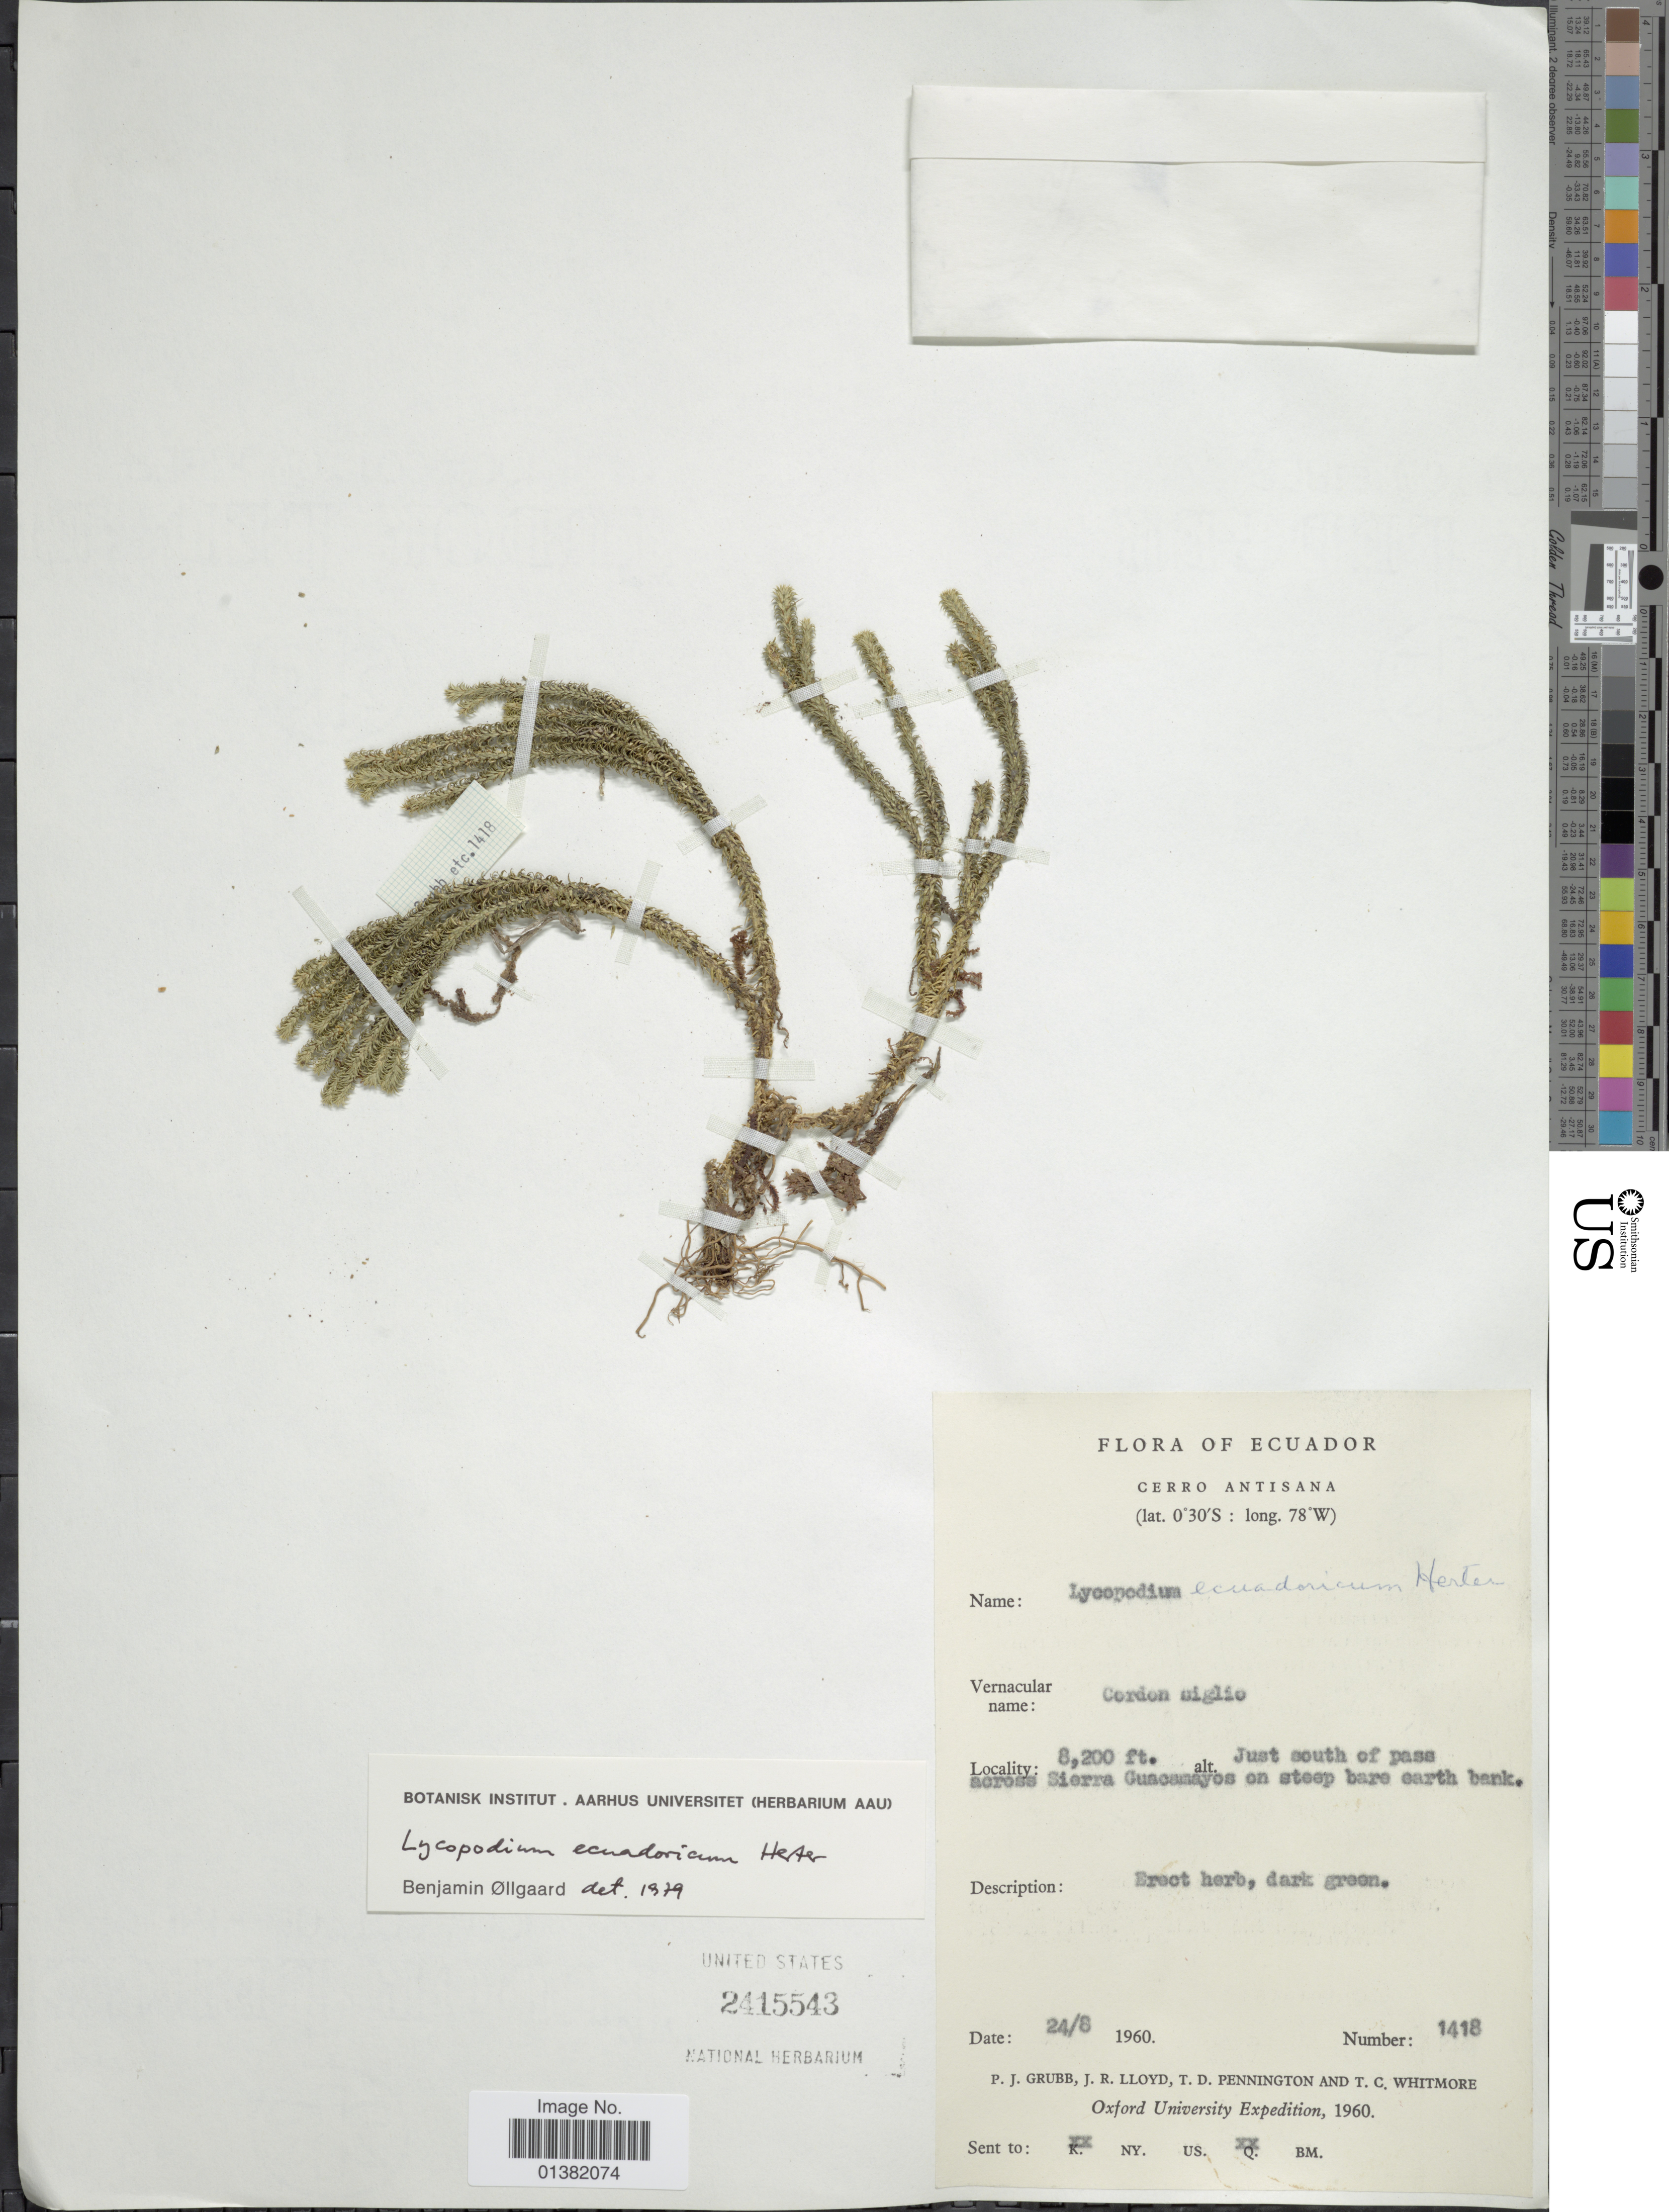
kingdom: Plantae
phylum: Tracheophyta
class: Lycopodiopsida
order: Lycopodiales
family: Lycopodiaceae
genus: Phlegmariurus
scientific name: Phlegmariurus eversus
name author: (Poir.) B. Øllg.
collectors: P. J. Grubb, J. R. Lloyd, T. D. Pennington & T. C. Whitmore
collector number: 1418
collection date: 1960-08-24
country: Ecuador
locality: Cerro Antisana, Just south of pass across Sierra Guacamayos on steep bare earth bank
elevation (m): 2499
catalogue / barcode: US 2415543